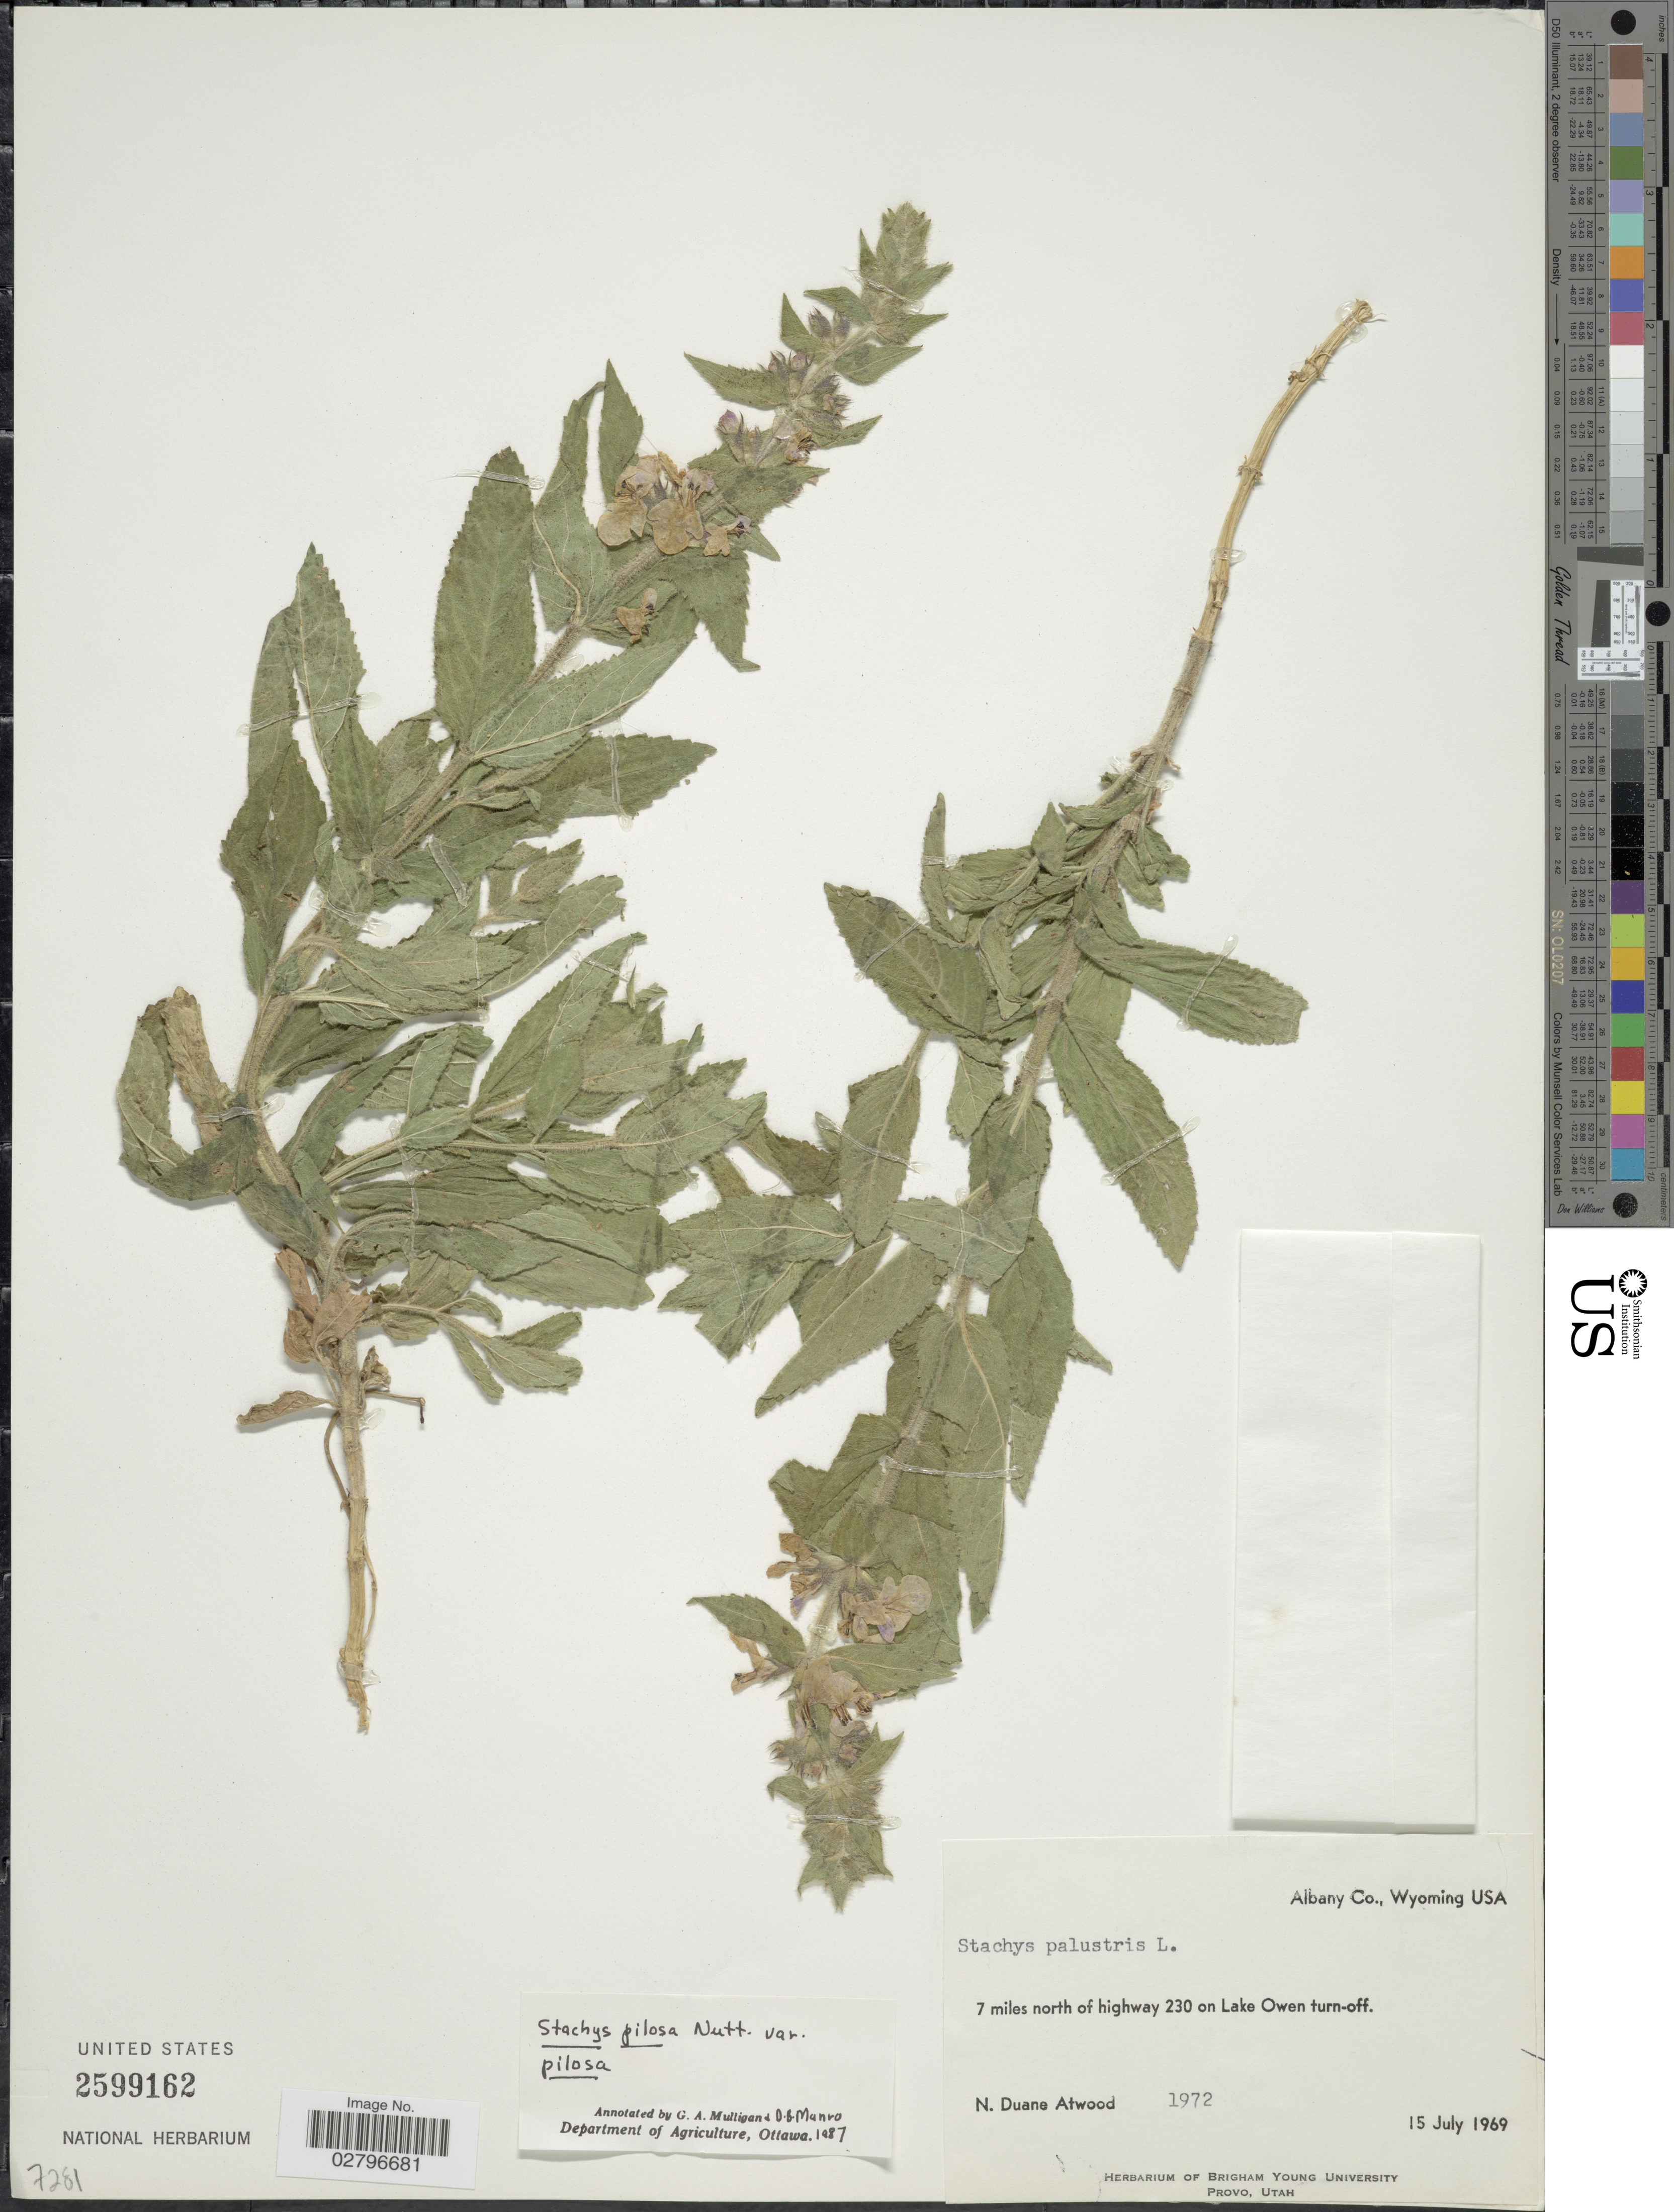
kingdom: Plantae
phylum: Tracheophyta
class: Magnoliopsida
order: Lamiales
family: Lamiaceae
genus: Stachys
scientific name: Stachys pilosa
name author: Nutt.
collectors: N. Atwood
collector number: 1972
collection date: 1969-07-15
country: United States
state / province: Wyoming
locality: Albany Co., 7 miles north of highway 230 on Lake Owen turn-off.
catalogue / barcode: US 2599162